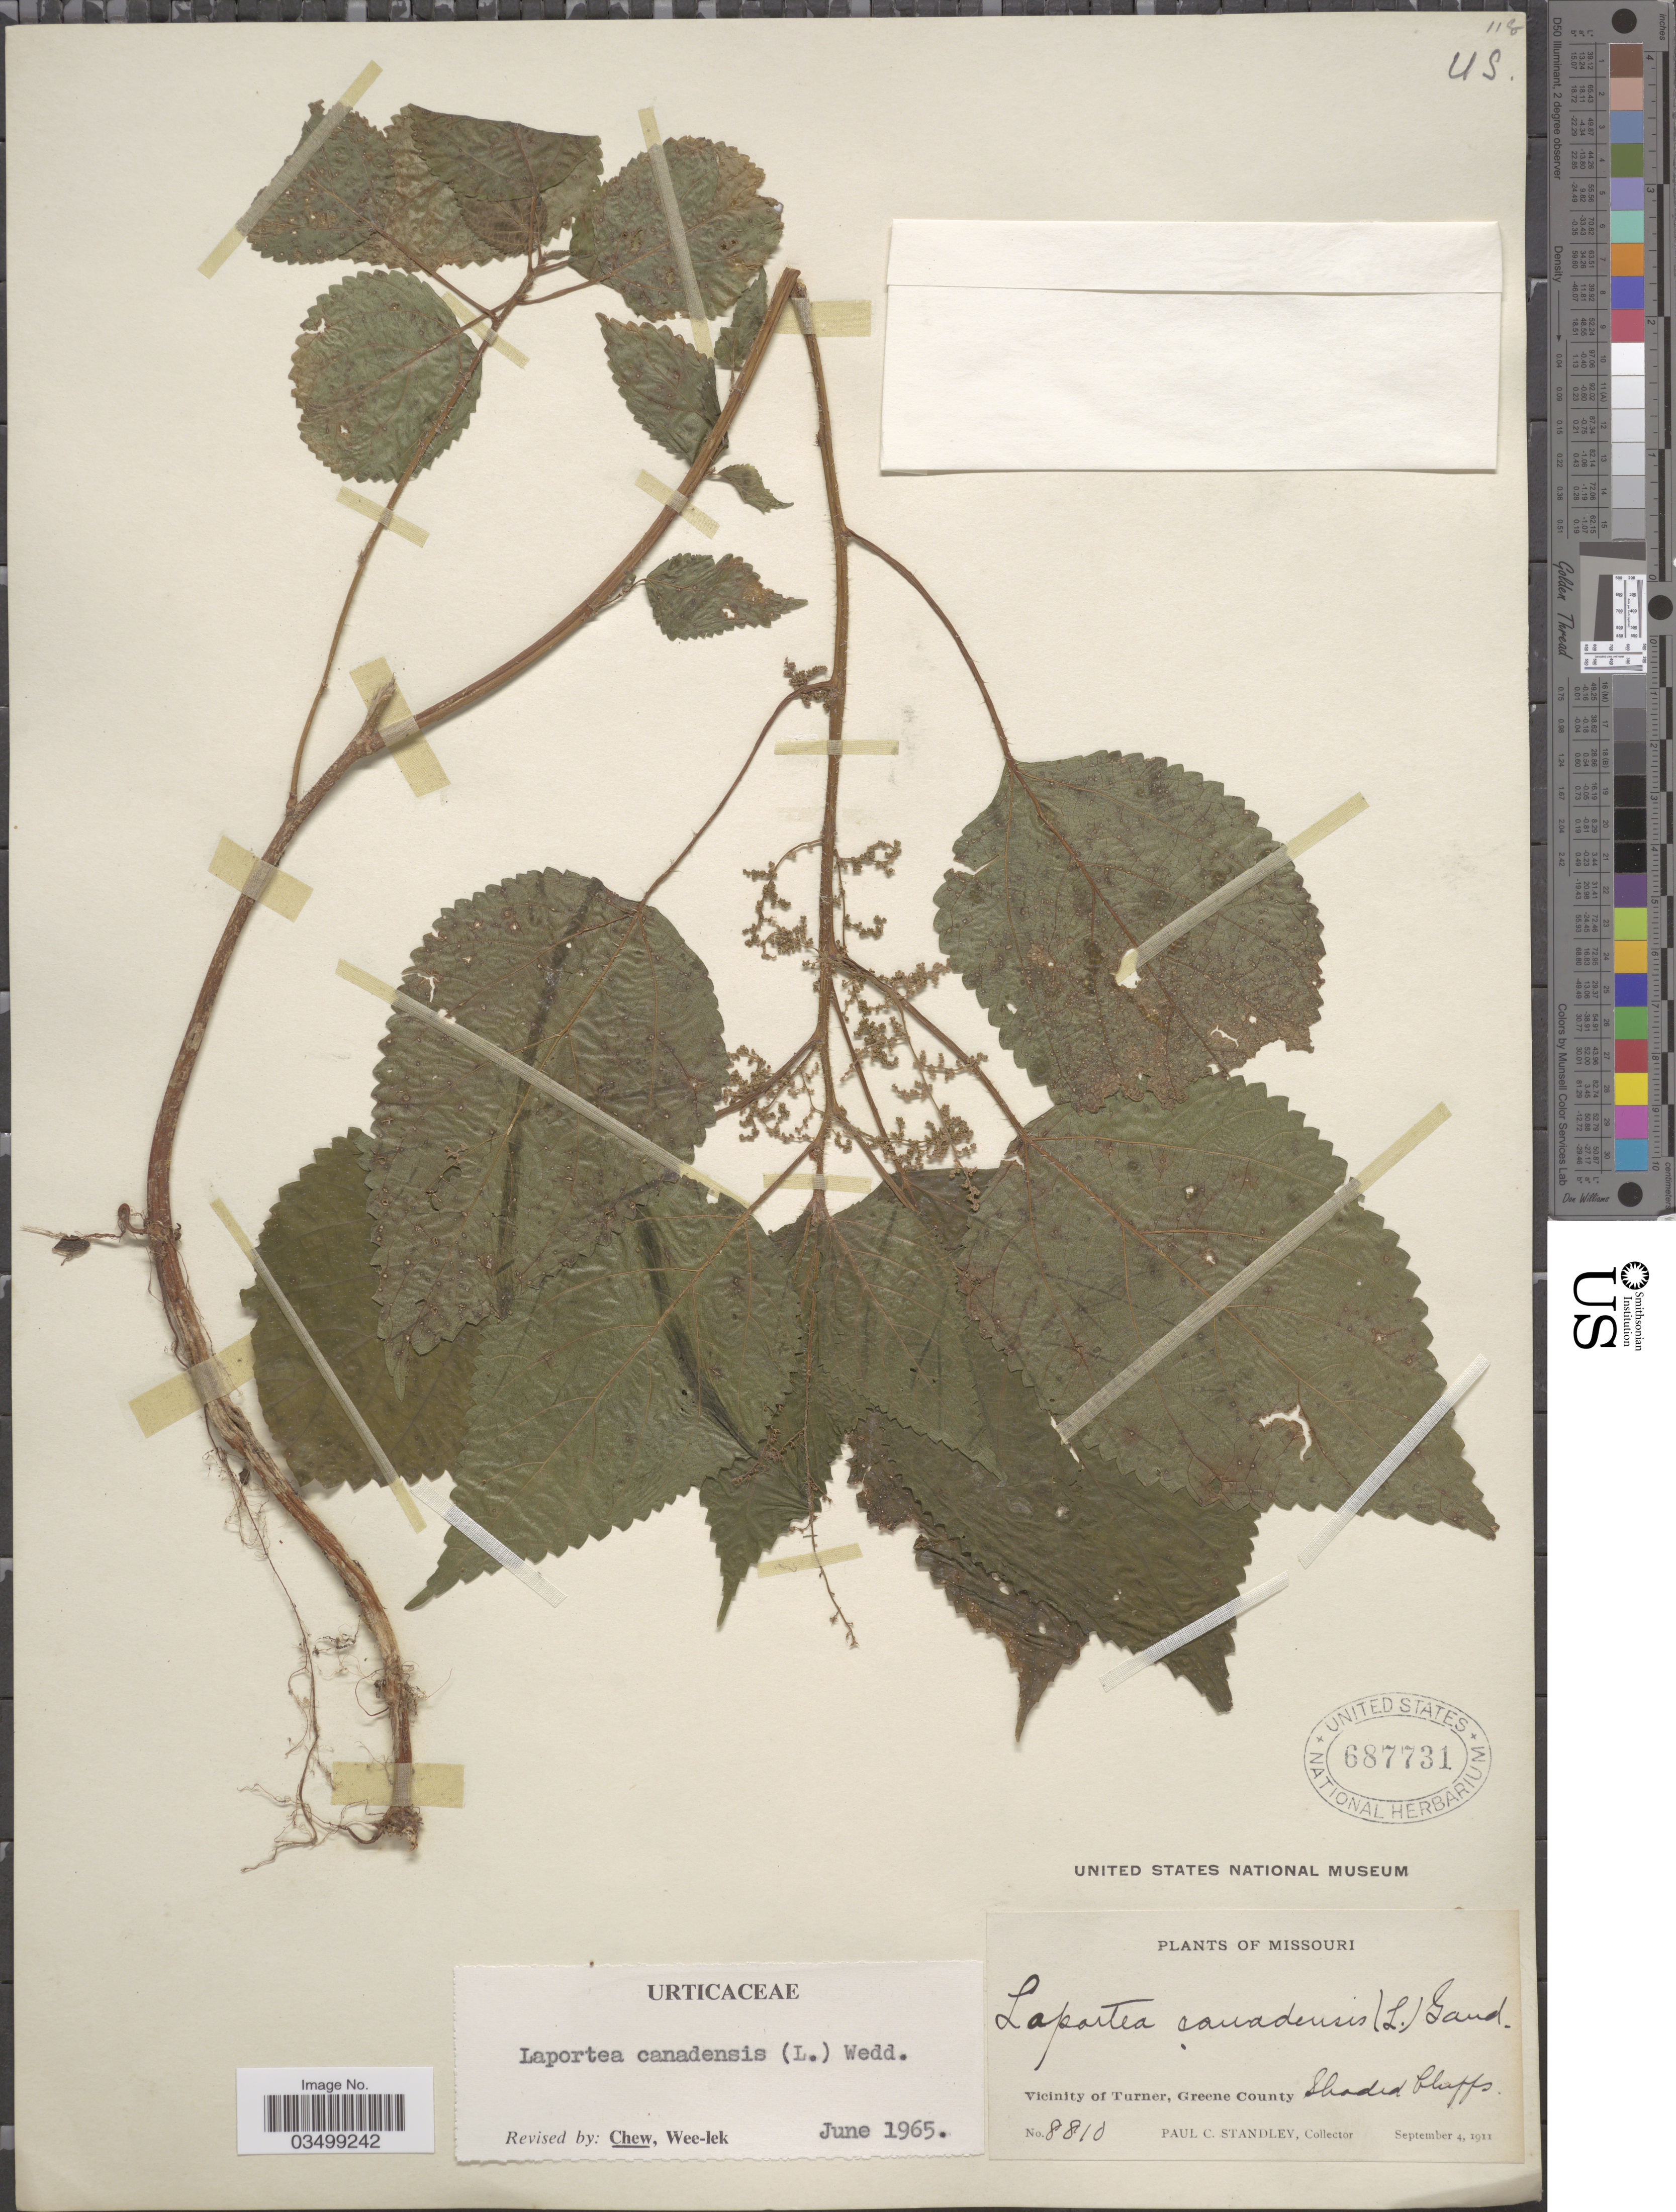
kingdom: Plantae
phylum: Tracheophyta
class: Magnoliopsida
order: Rosales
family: Urticaceae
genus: Laportea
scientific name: Laportea canadensis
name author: (L.) Wedd.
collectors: P. C. Standley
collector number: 8810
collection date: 1911-09-04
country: United States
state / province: Missouri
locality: Vicinity of Turner, Green County. Shaded bluffs.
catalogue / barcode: US 687731